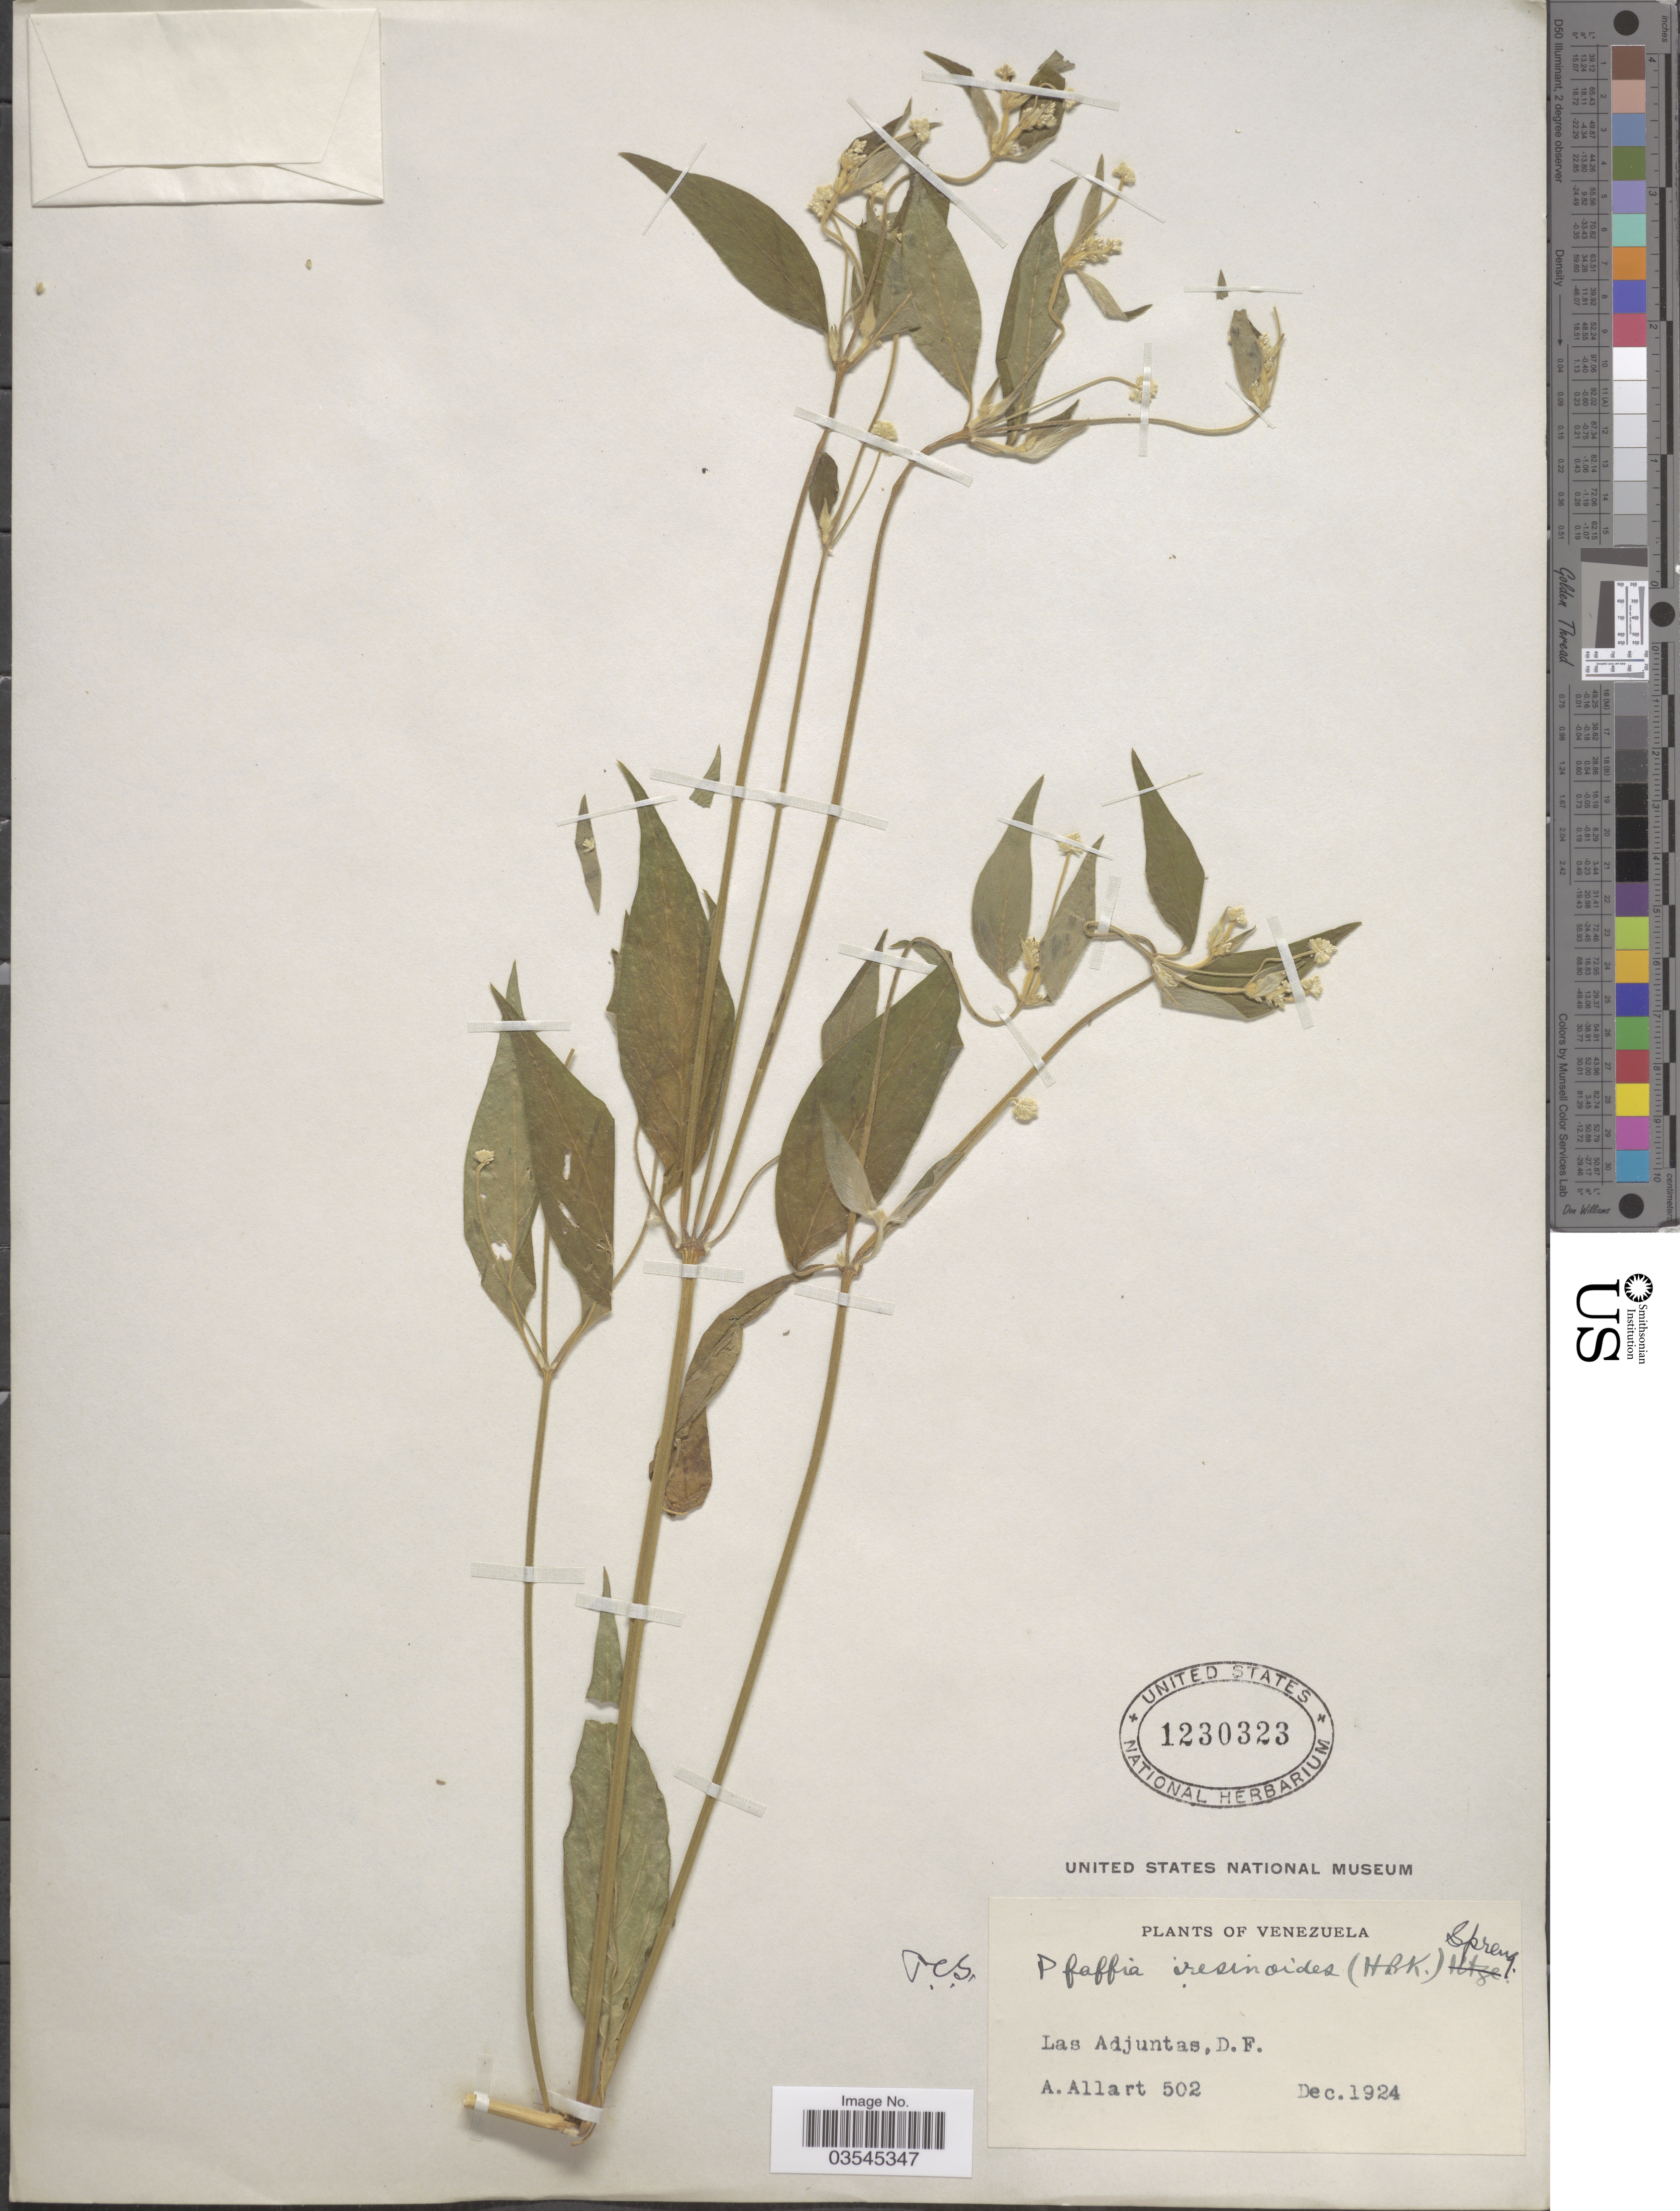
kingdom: Plantae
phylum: Tracheophyta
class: Magnoliopsida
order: Caryophyllales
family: Amaranthaceae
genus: Pfaffia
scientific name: Pfaffia iresinoides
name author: (Kunth) Spreng.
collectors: A. Allart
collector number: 502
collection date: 1924-12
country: Venezuela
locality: Las Adjuntas, D. F.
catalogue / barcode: US 1230323